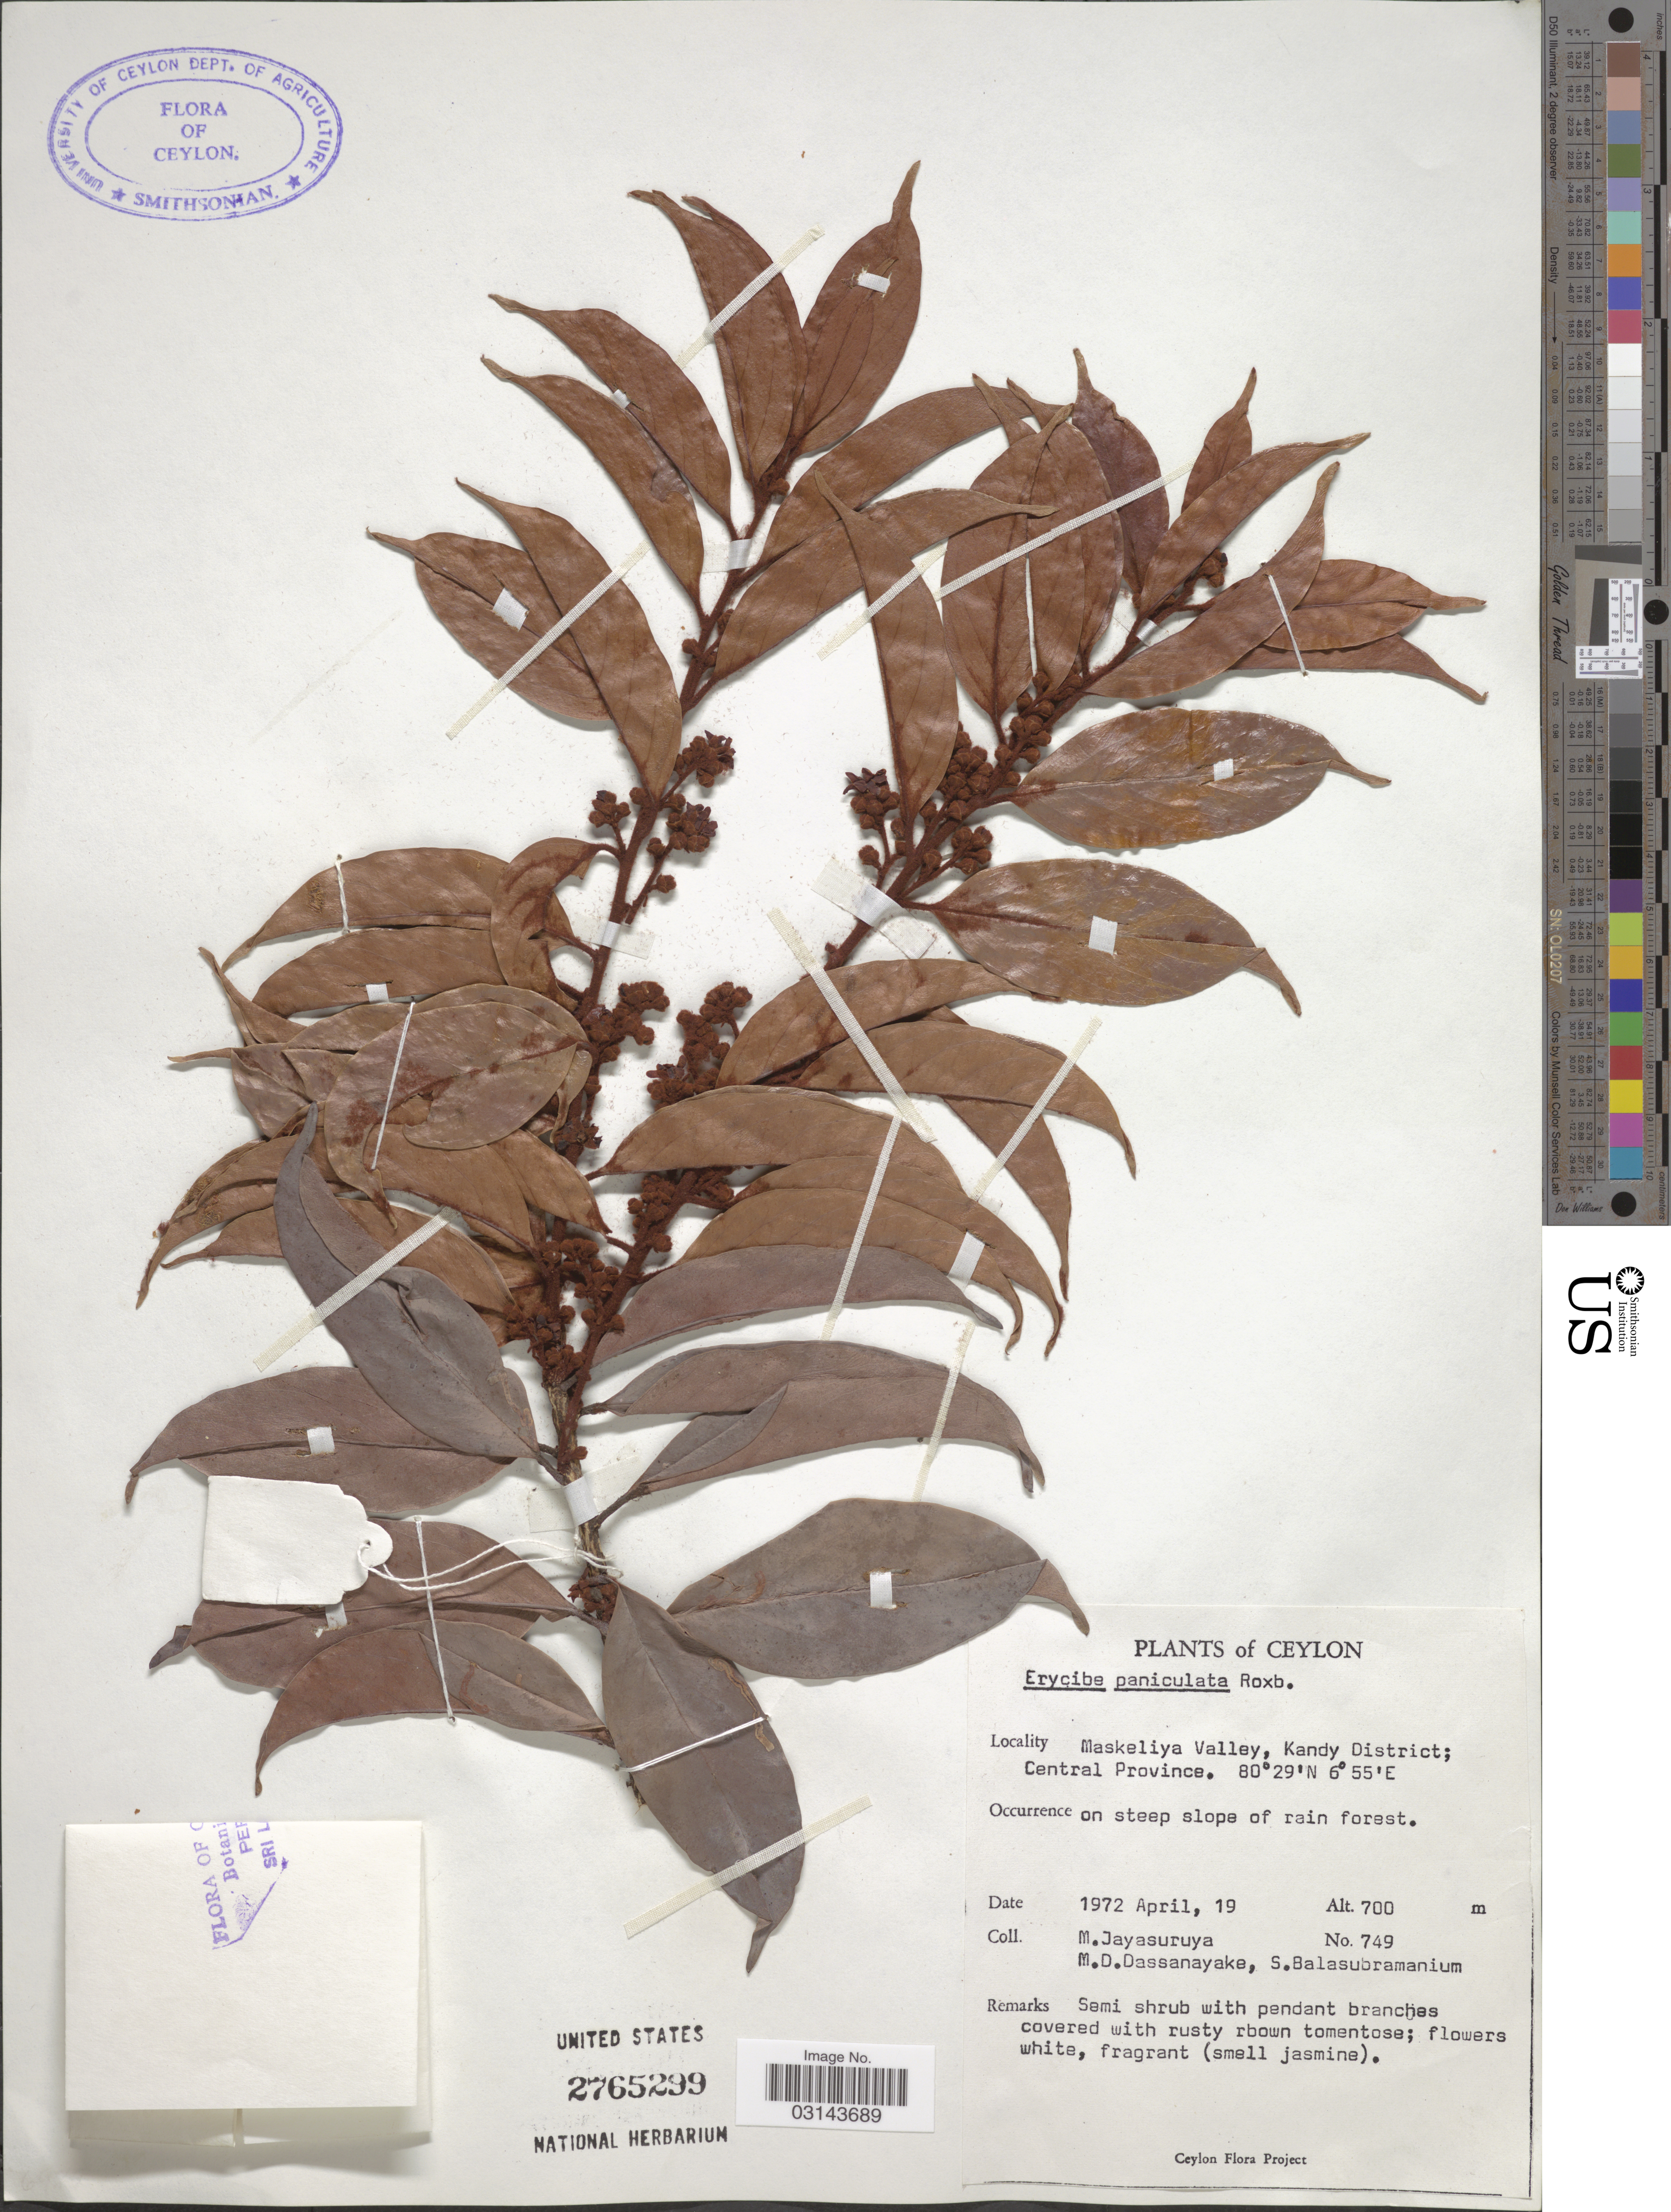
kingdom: Plantae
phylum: Tracheophyta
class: Magnoliopsida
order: Solanales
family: Convolvulaceae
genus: Erycibe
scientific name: Erycibe paniculata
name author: Roxb.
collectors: M. Jayasuruya, M. D. Dassanayake & S. Balasubramanium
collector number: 749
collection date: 1972-04-19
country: Sri Lanka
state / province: Central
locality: Ceylon. Maskeliya Valley, Kandy District; Central Province.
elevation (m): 700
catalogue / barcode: US 2765299